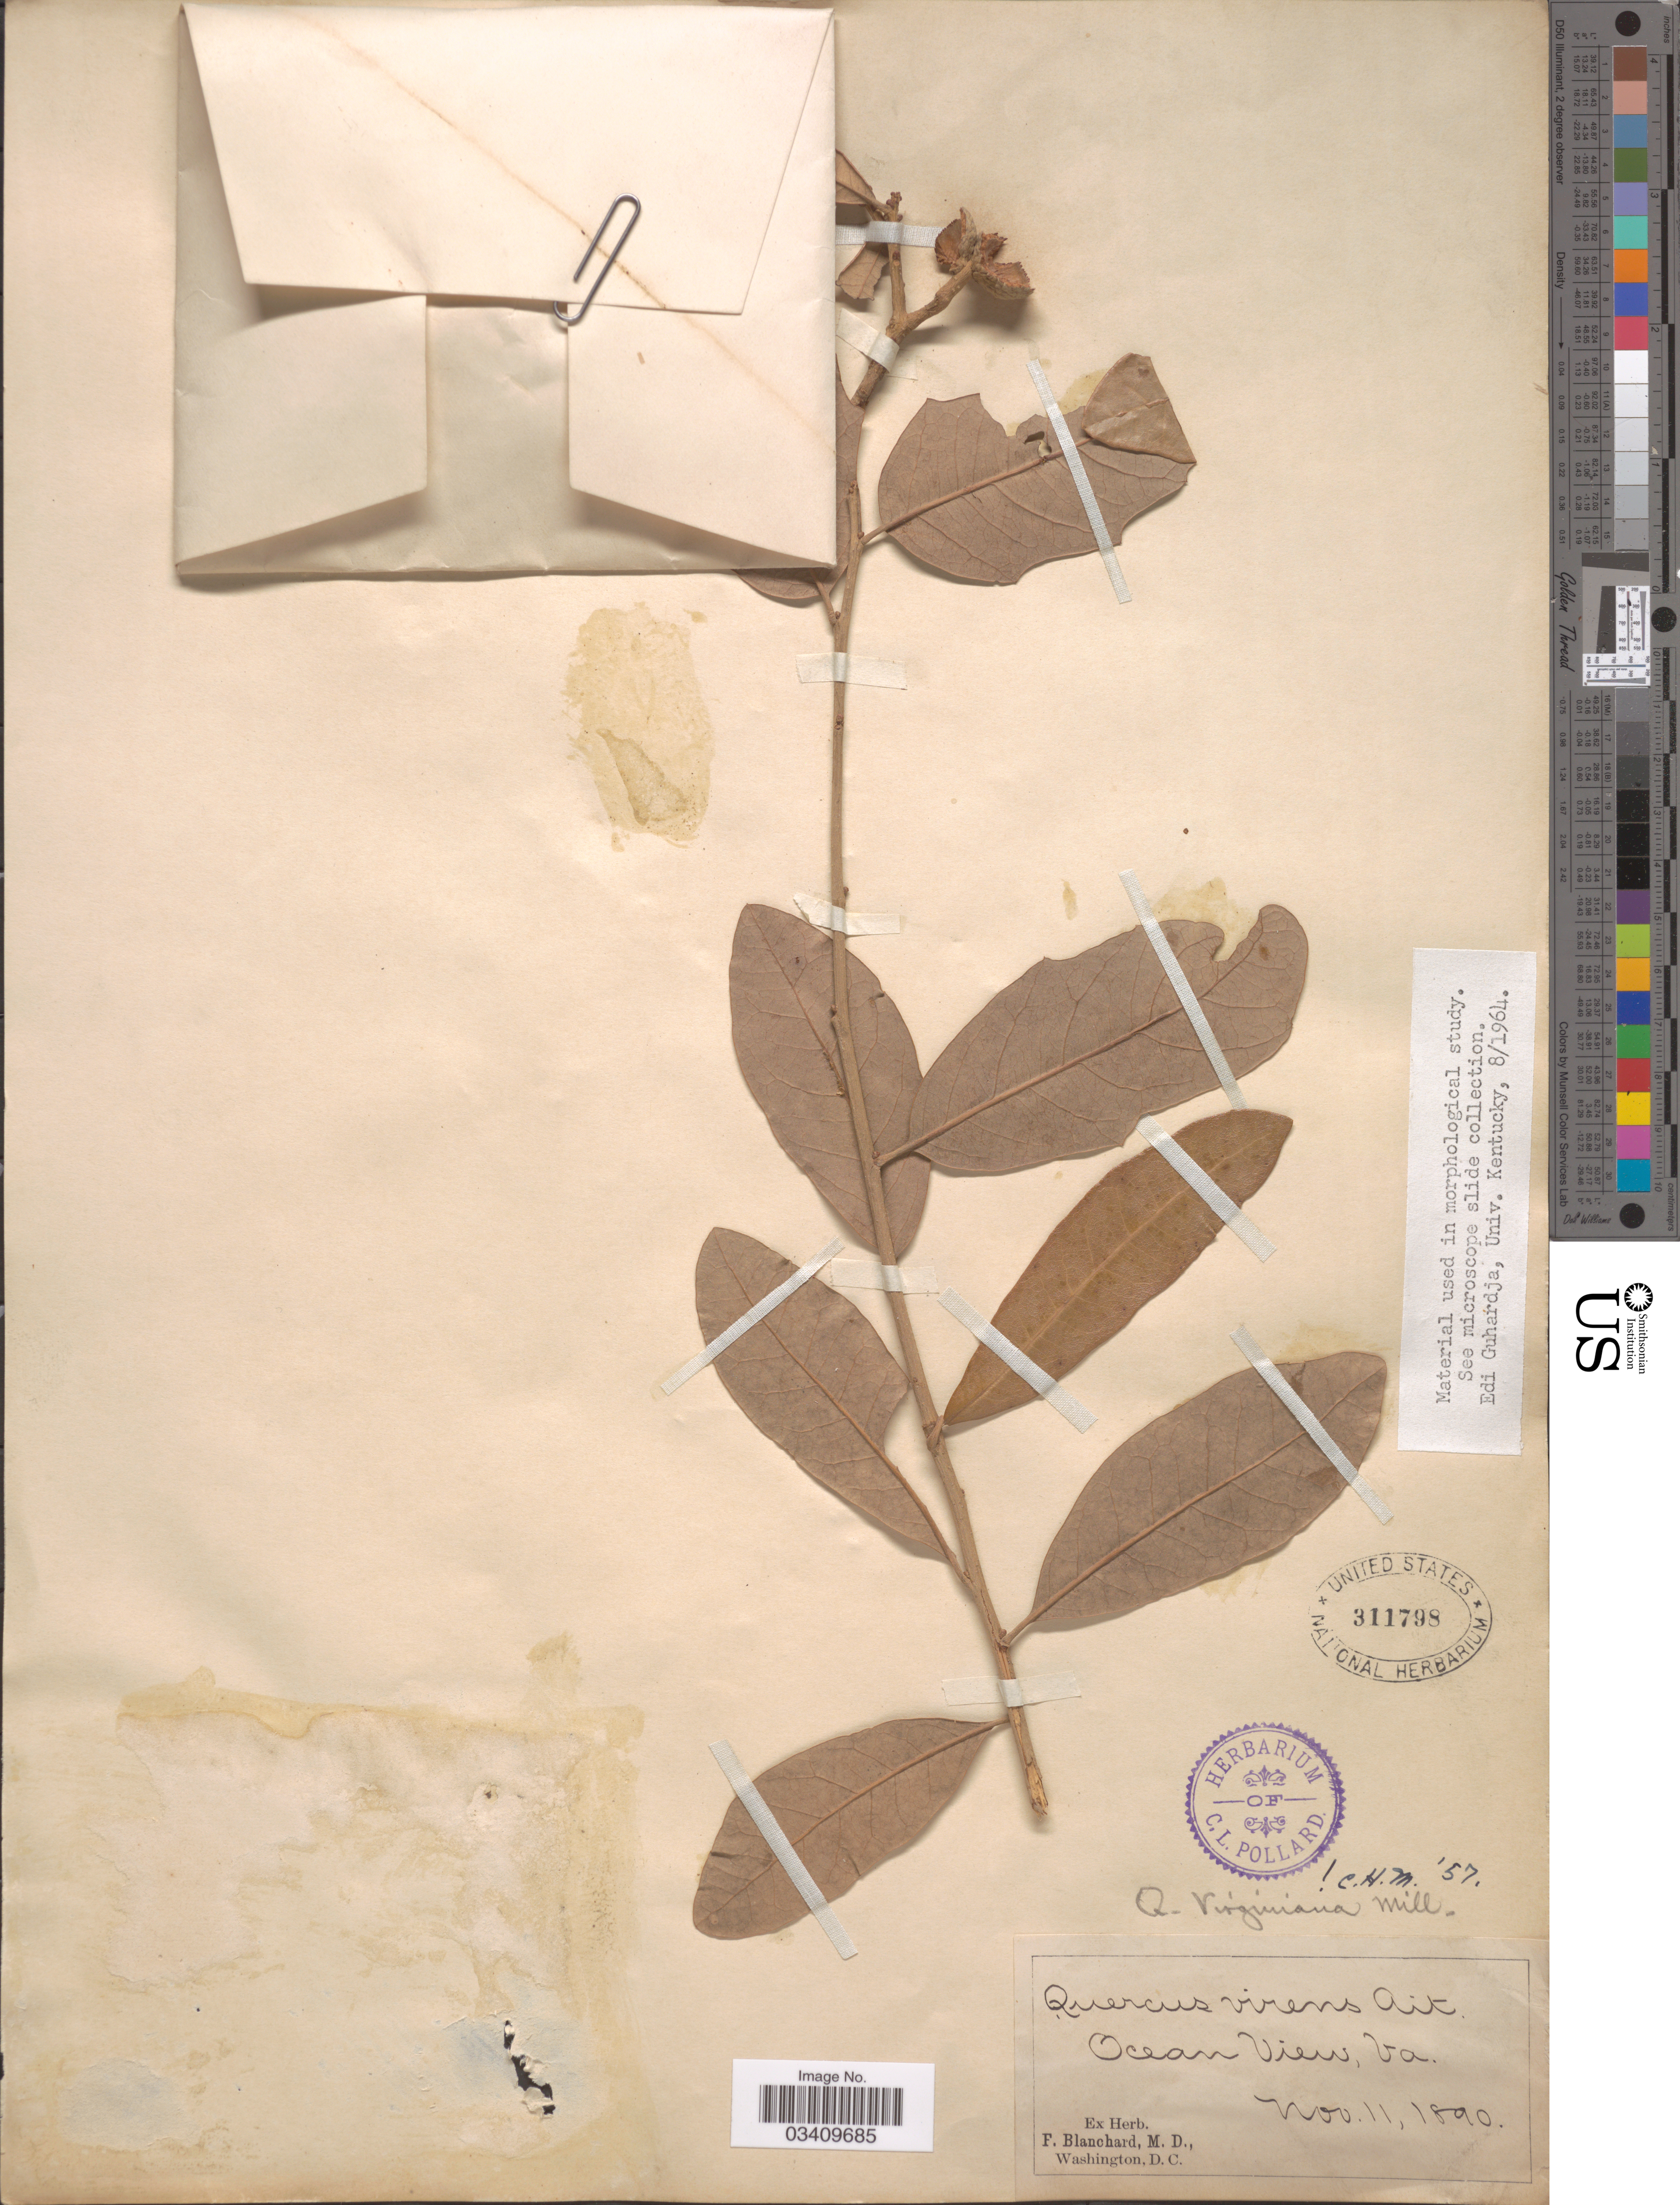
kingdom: Plantae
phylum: Tracheophyta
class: Magnoliopsida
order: Fagales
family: Fagaceae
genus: Quercus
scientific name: Quercus virginiana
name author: Mill.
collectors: ex herb. F. Blanchard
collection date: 1890-11-11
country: United States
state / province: Virginia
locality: Ocean View.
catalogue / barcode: US 311798